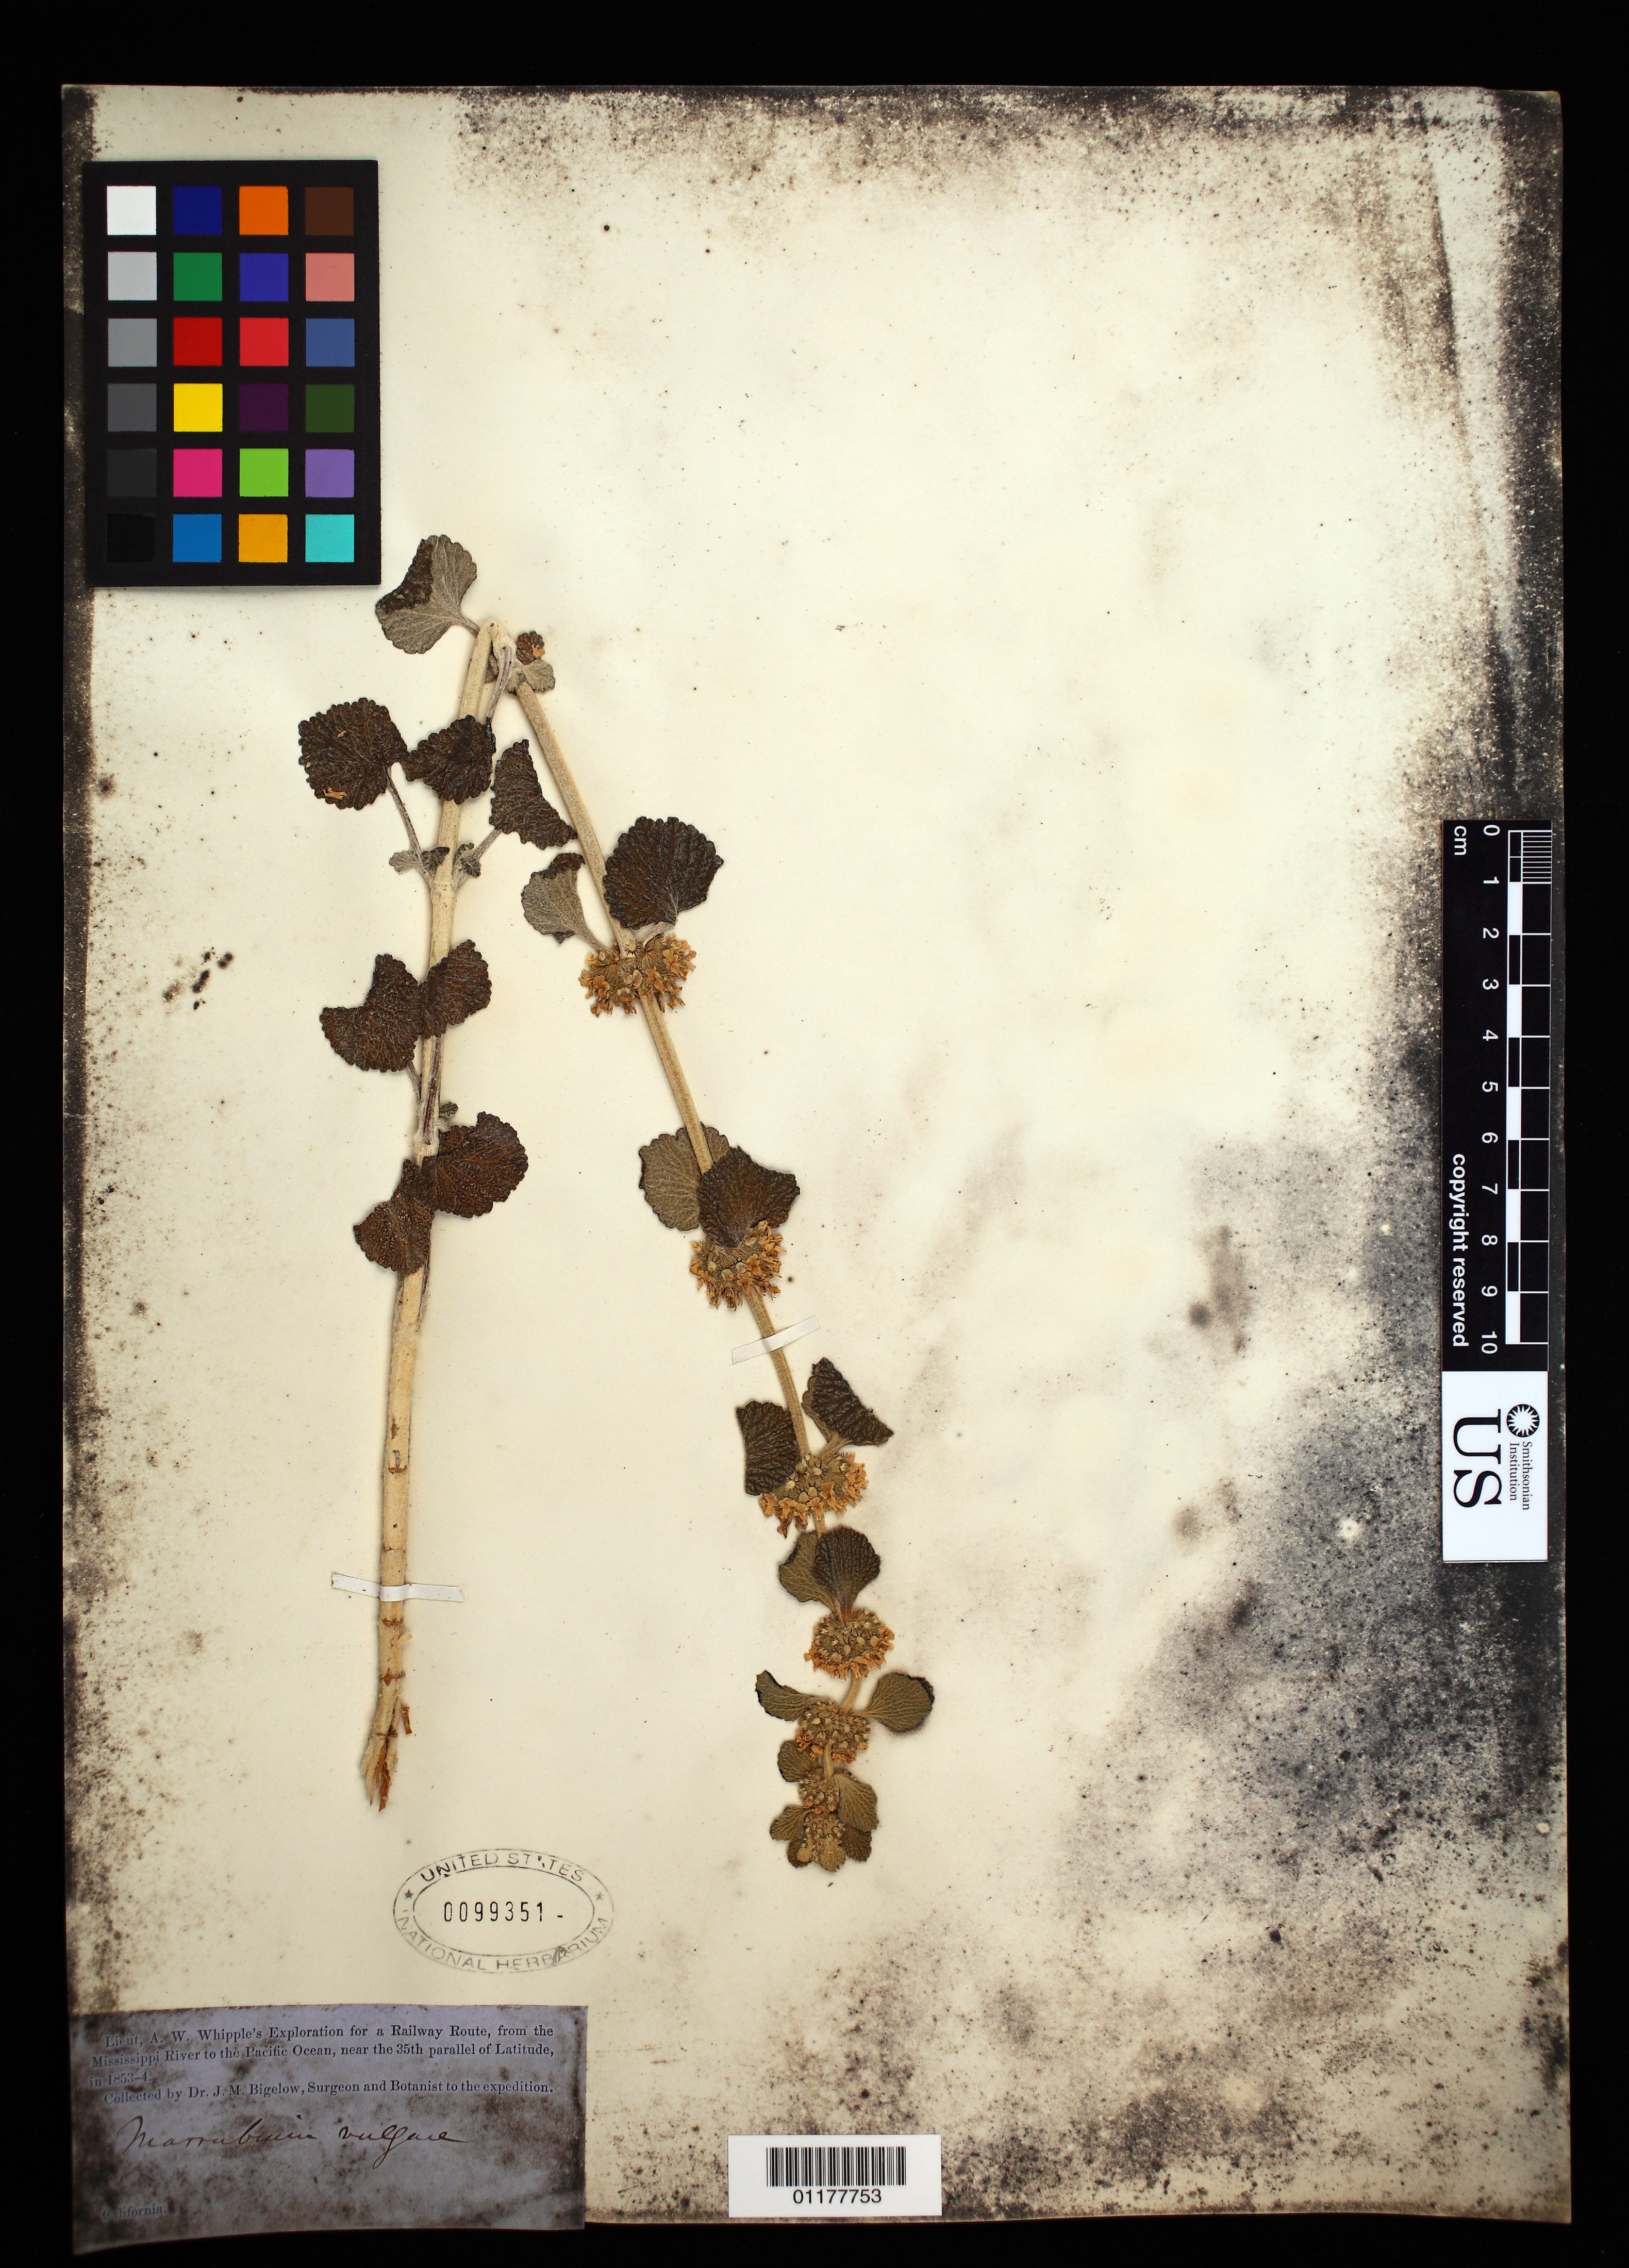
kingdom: Plantae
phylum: Tracheophyta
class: Magnoliopsida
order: Lamiales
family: Lamiaceae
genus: Marrubium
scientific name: Marrubium vulgare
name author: L.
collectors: J. M. Bigelow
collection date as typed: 1853 to -- --- 1854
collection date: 1853/1854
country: United States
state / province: California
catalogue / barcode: US 99351